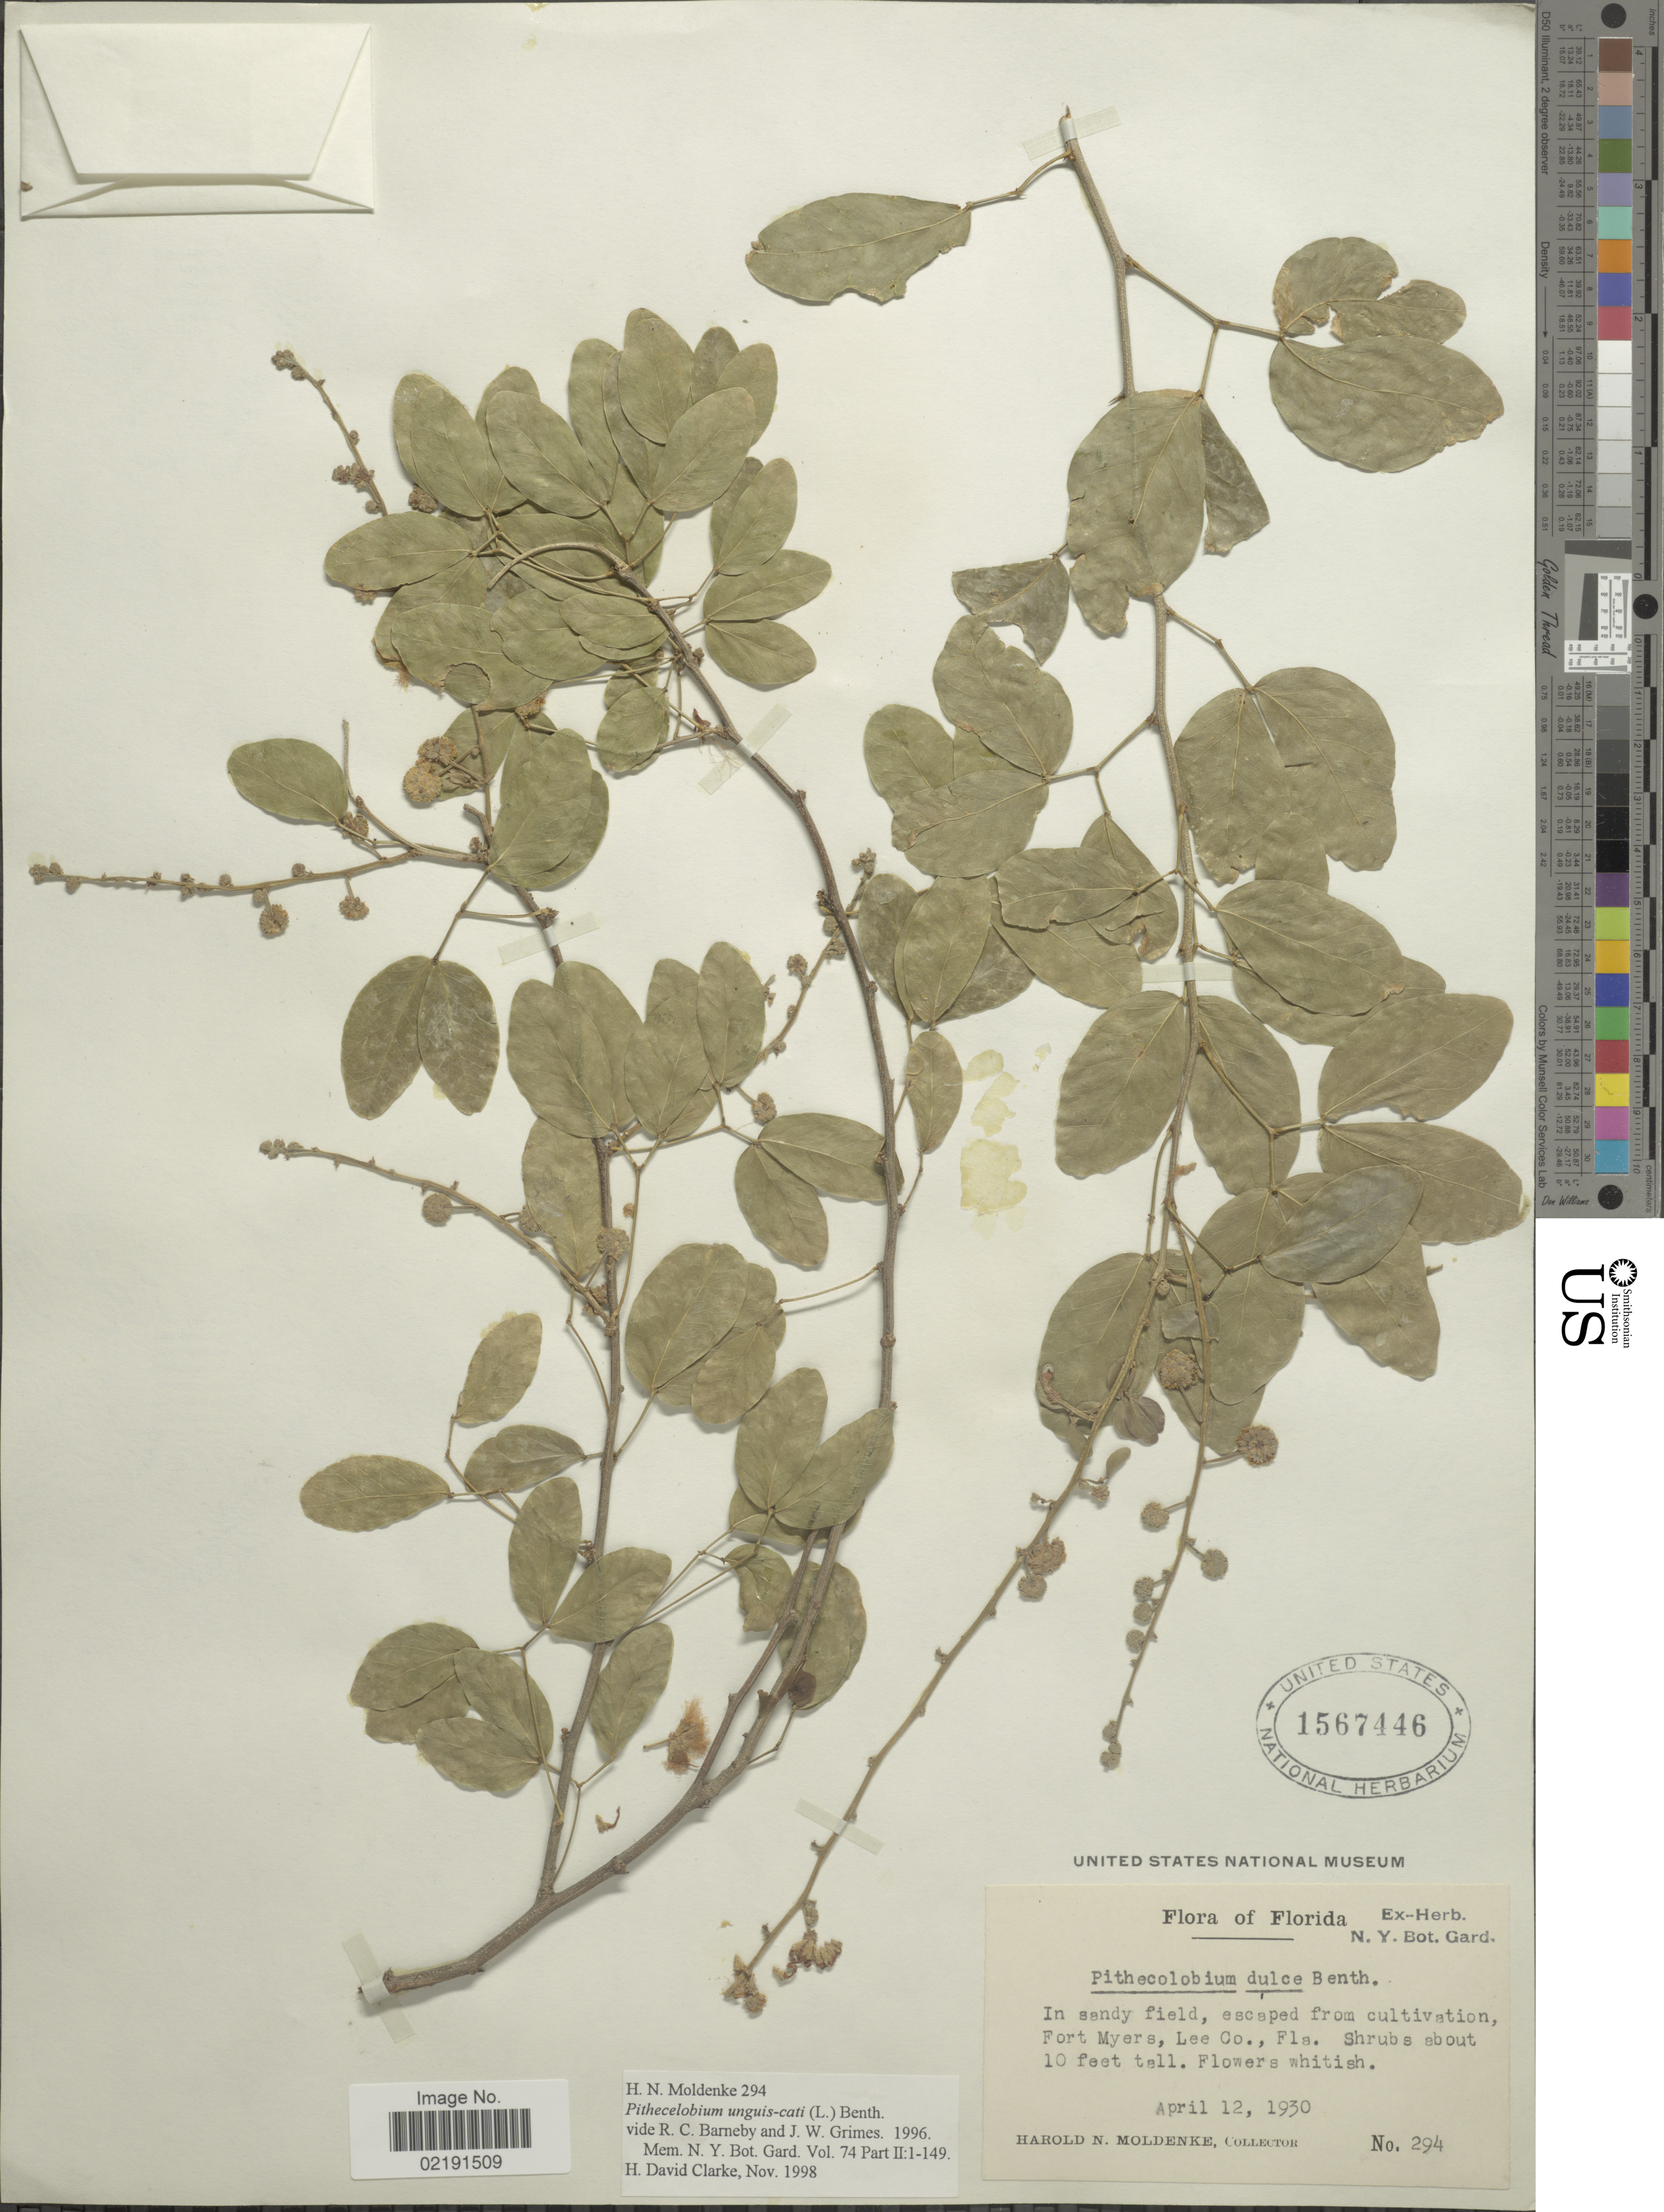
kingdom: Plantae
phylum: Tracheophyta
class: Magnoliopsida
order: Fabales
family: Fabaceae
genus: Pithecellobium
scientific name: Pithecellobium unguis-cati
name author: (L.) Benth.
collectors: H. N. Moldenke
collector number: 294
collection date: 1930-04-12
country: United States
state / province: Florida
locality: In sandy field, escaped from cultivation, Fort Myers, Lee Co., Fla.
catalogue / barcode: US 1567446